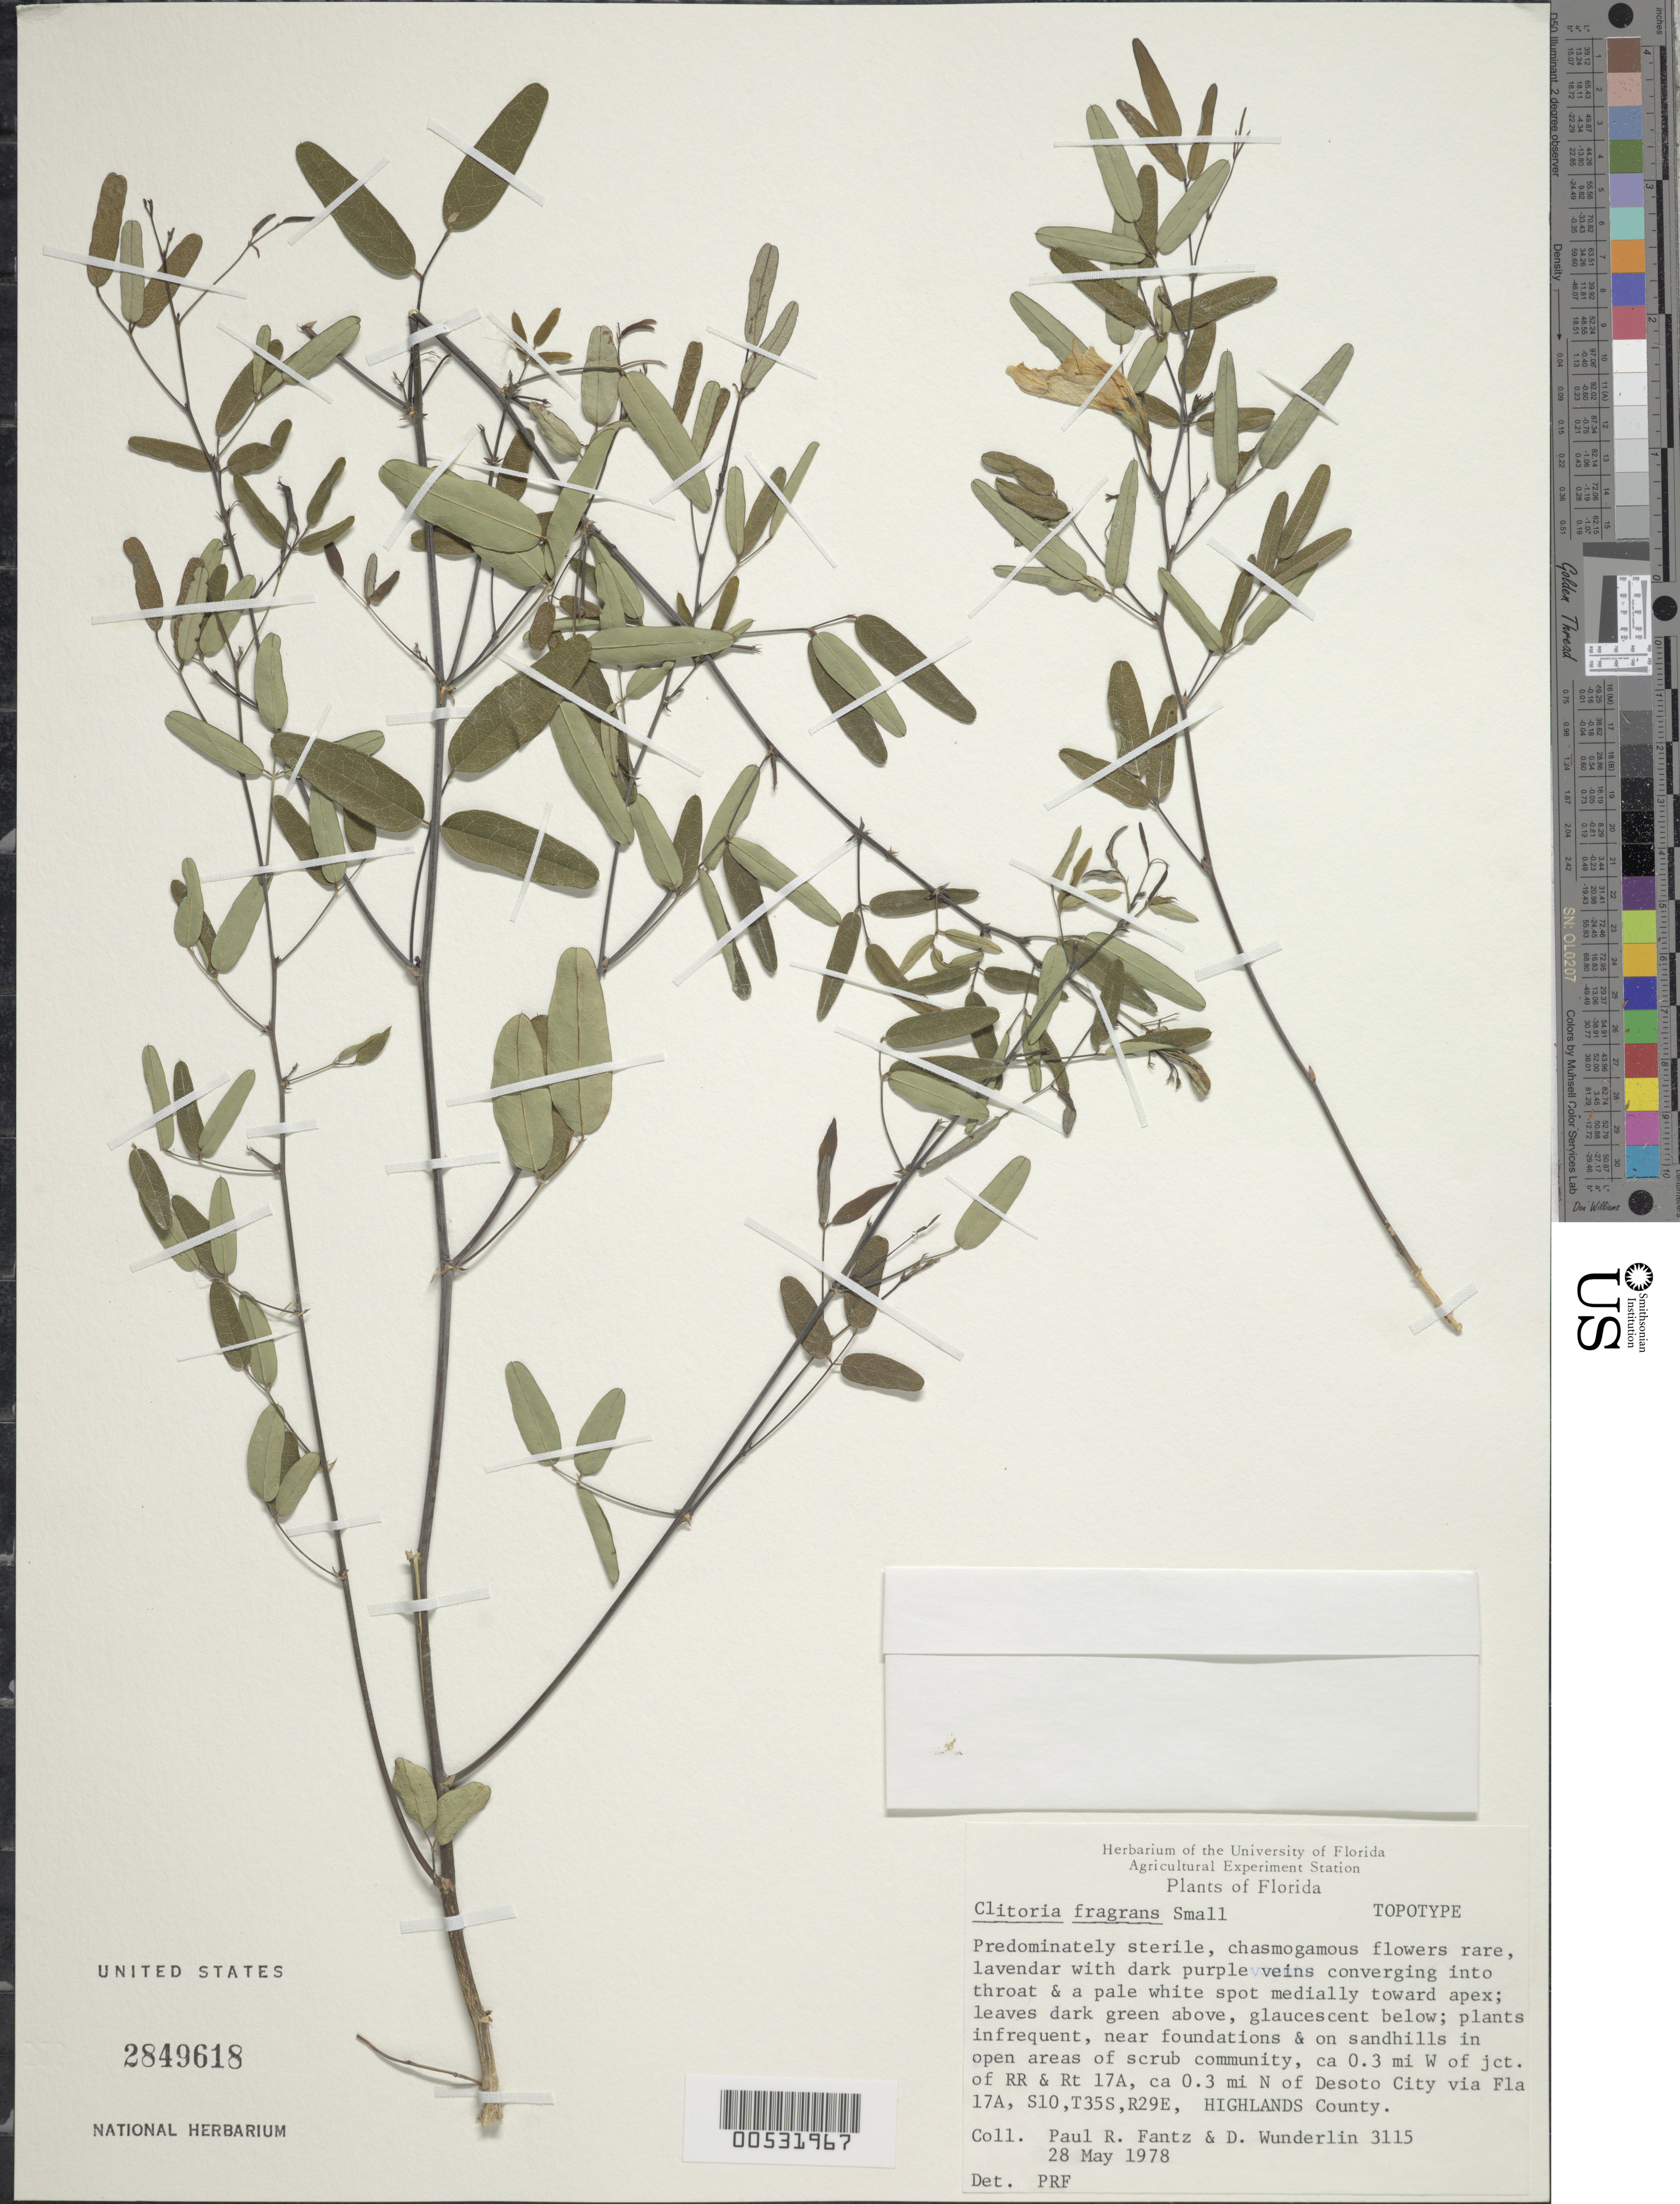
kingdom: Plantae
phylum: Tracheophyta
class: Magnoliopsida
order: Fabales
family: Fabaceae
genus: Clitoria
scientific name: Clitoria fragrans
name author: Small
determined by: Fantz, P. R., (FLAS), University of Florida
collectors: P. R. Fantz & D. Wunderlin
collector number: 3115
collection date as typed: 28 May 1978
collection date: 1978-05-28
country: United States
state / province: Florida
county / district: Highlands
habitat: Plants infrequent, near foundations and on sandhills in open areas of scrub community.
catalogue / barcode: US 2849618